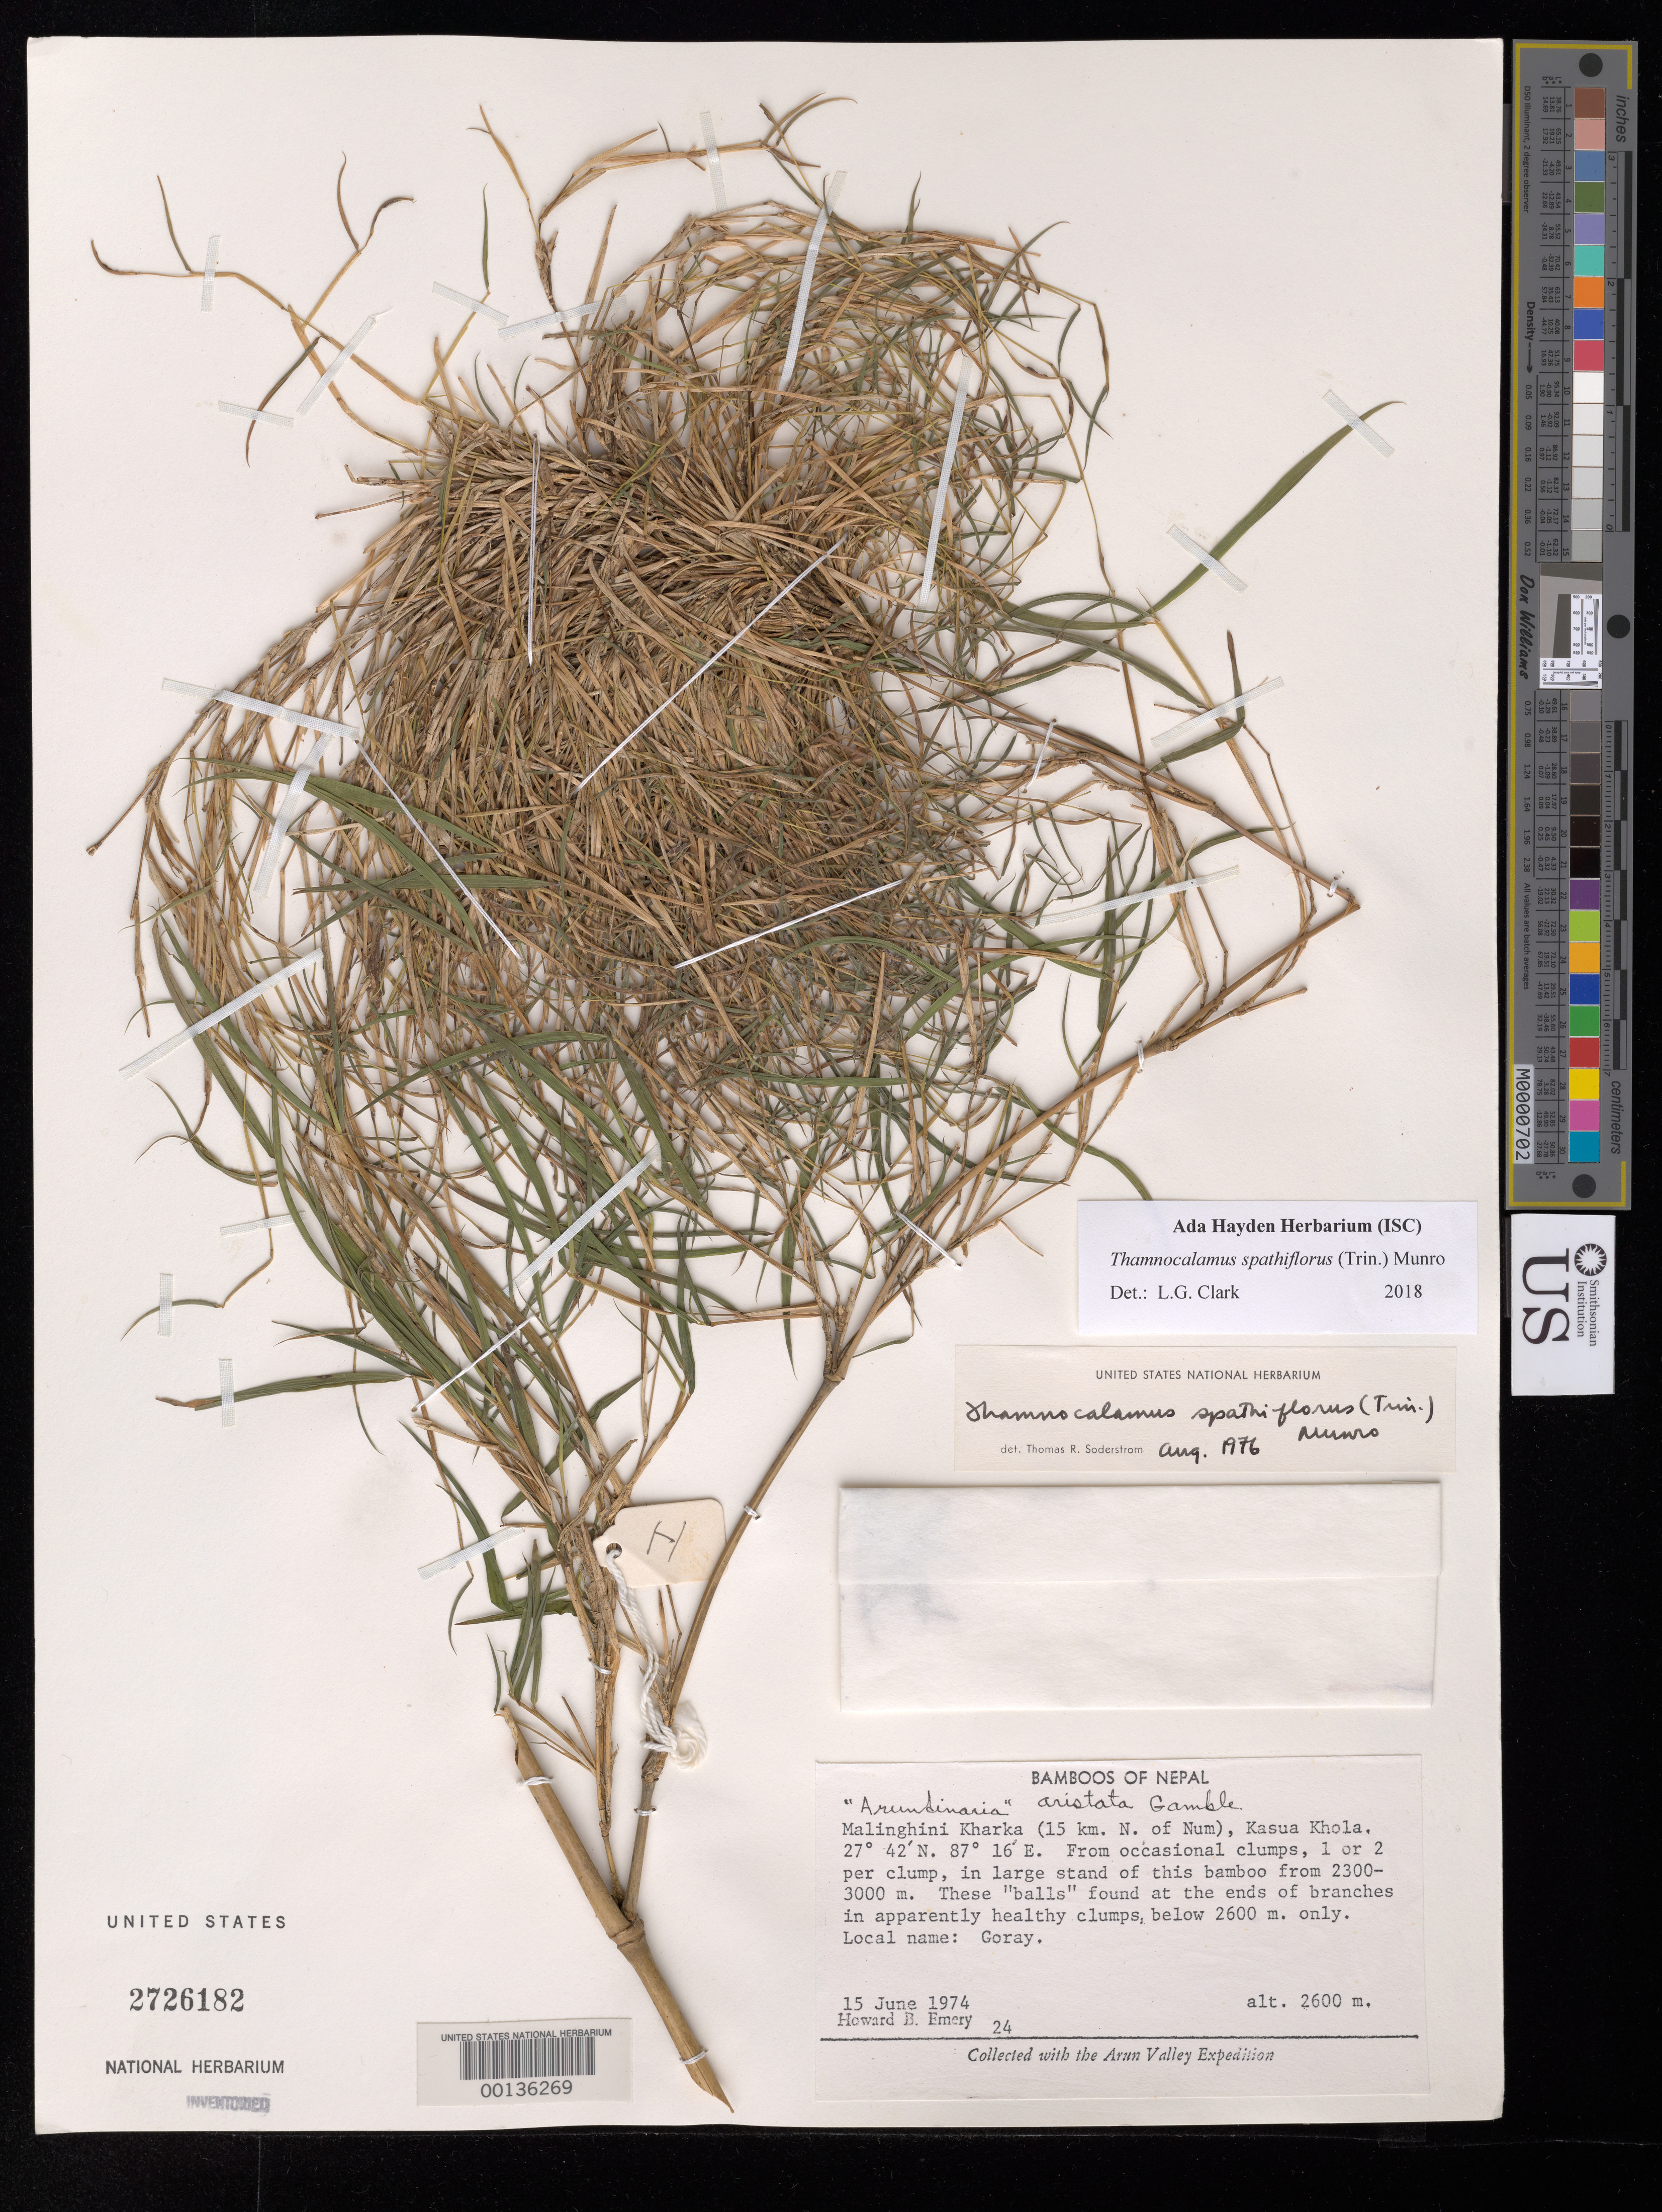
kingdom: Plantae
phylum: Tracheophyta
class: Liliopsida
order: Poales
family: Poaceae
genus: Thamnocalamus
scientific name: Thamnocalamus spathiflorus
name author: (Trin.) Munro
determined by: Clark, L. G.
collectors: H. B. Emery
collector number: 24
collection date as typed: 15 Jun 1974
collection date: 1974-06-15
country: Nepal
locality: Malinghini kharka, kasua khola lat 27 42'n: long 87 16'e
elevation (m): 2600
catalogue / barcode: US 2726182